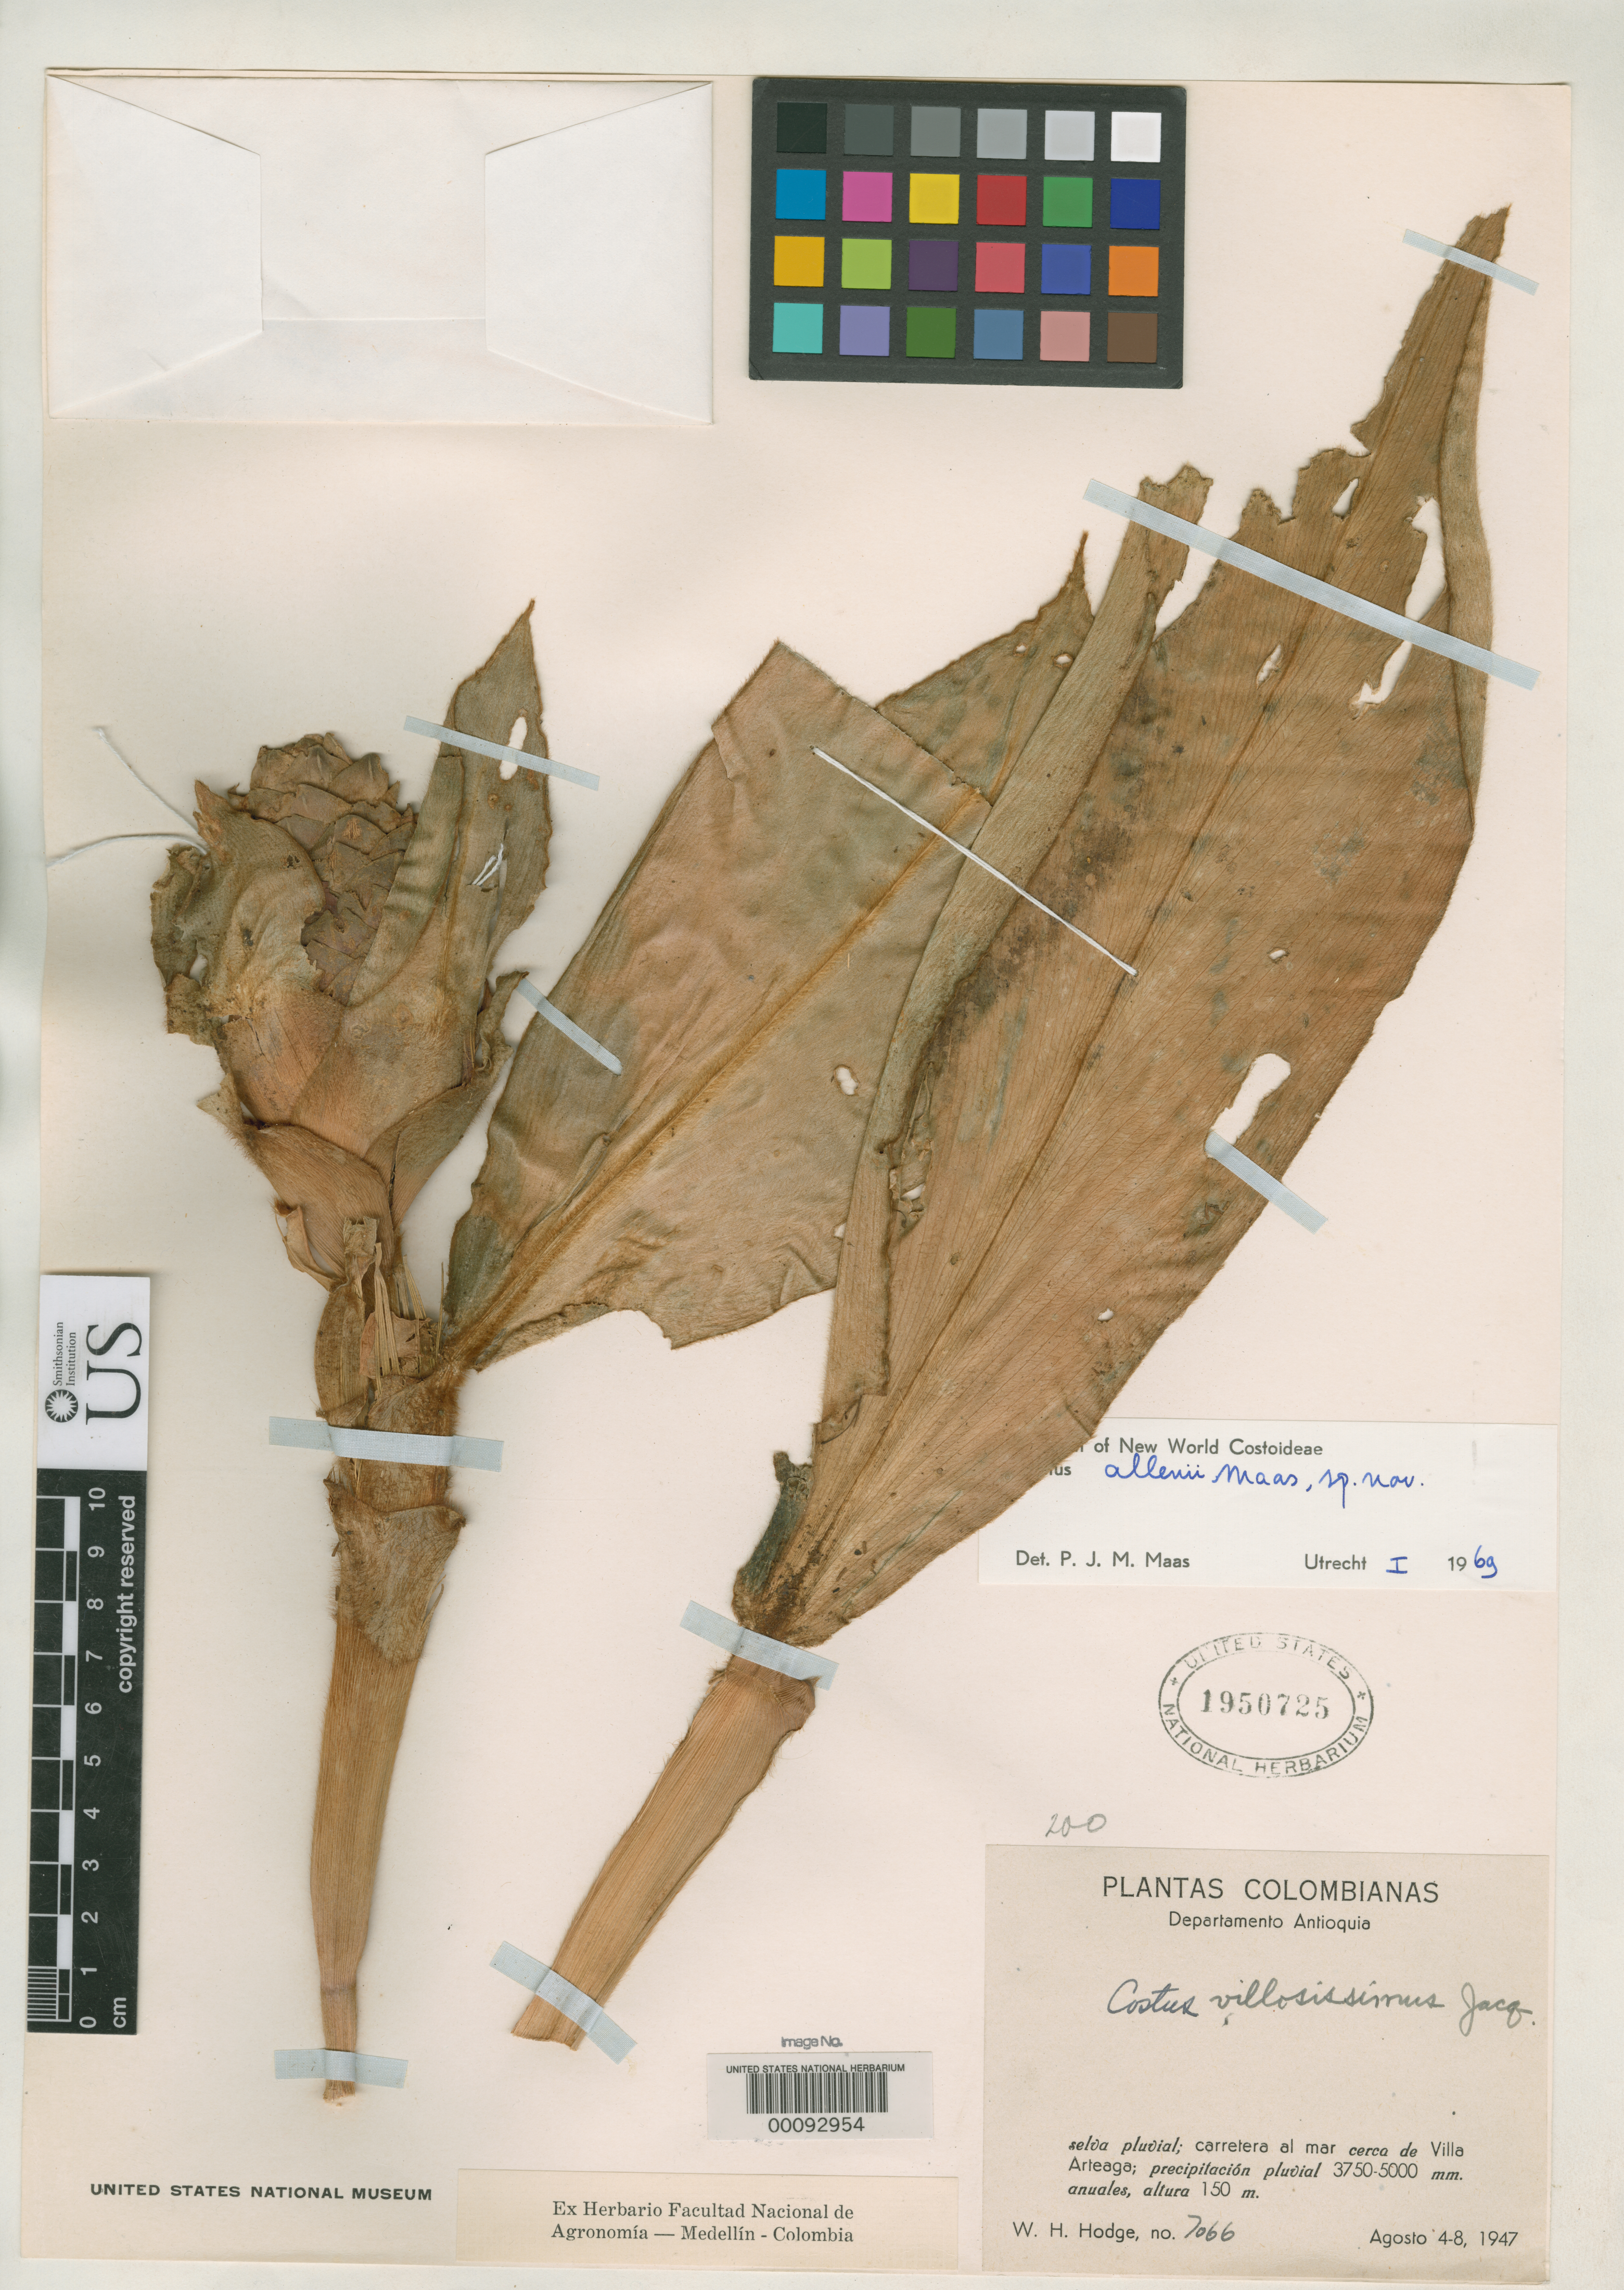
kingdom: Plantae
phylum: Tracheophyta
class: Liliopsida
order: Zingiberales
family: Costaceae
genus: Costus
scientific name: Costus allenii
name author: Maas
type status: Paratype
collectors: W. Hodge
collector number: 7066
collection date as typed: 04 Aug 1947 to 08 Aug 1947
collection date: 1947-08-04/1947-08-08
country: Colombia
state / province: Antioquia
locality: Ville Arteaga.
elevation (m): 3750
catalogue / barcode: US 1950725